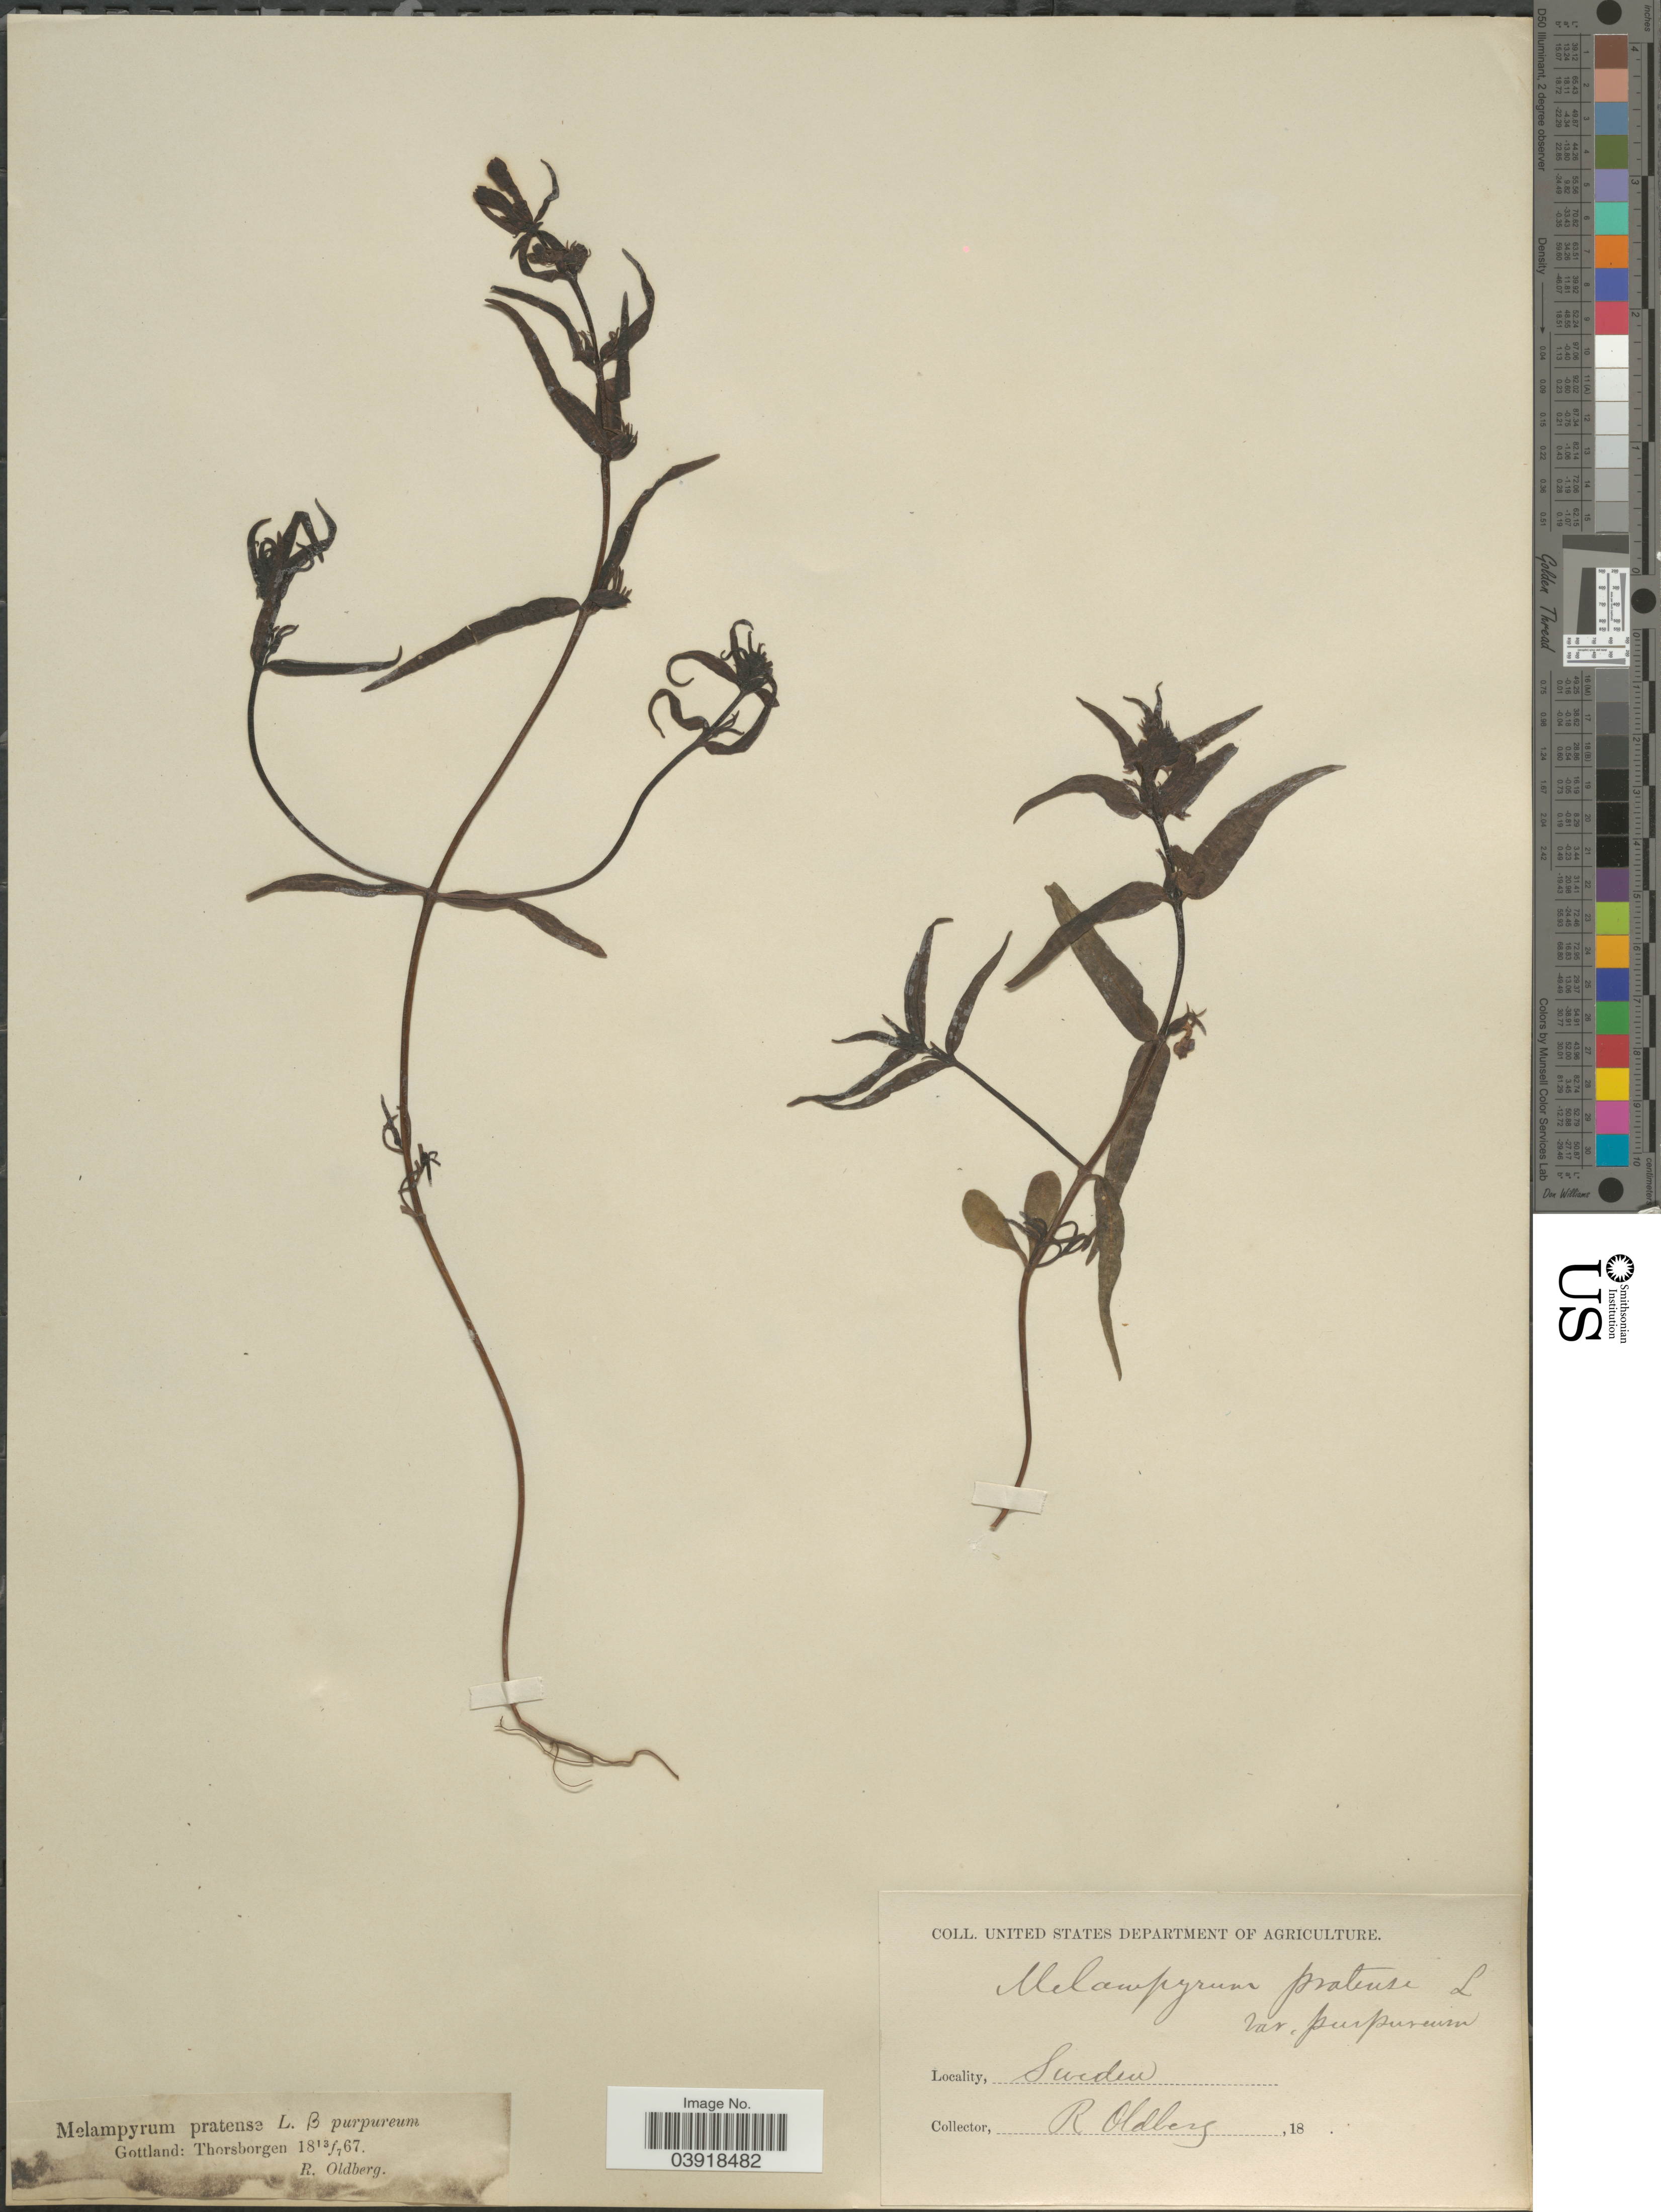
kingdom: Plantae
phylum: Tracheophyta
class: Magnoliopsida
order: Lamiales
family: Orobanchaceae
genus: Melampyrum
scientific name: Melampyrum pratense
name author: L.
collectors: R. Oldberg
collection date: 1867-07-13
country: Sweden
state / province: Gotland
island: Gotland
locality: Gottland: Thorsborgen.